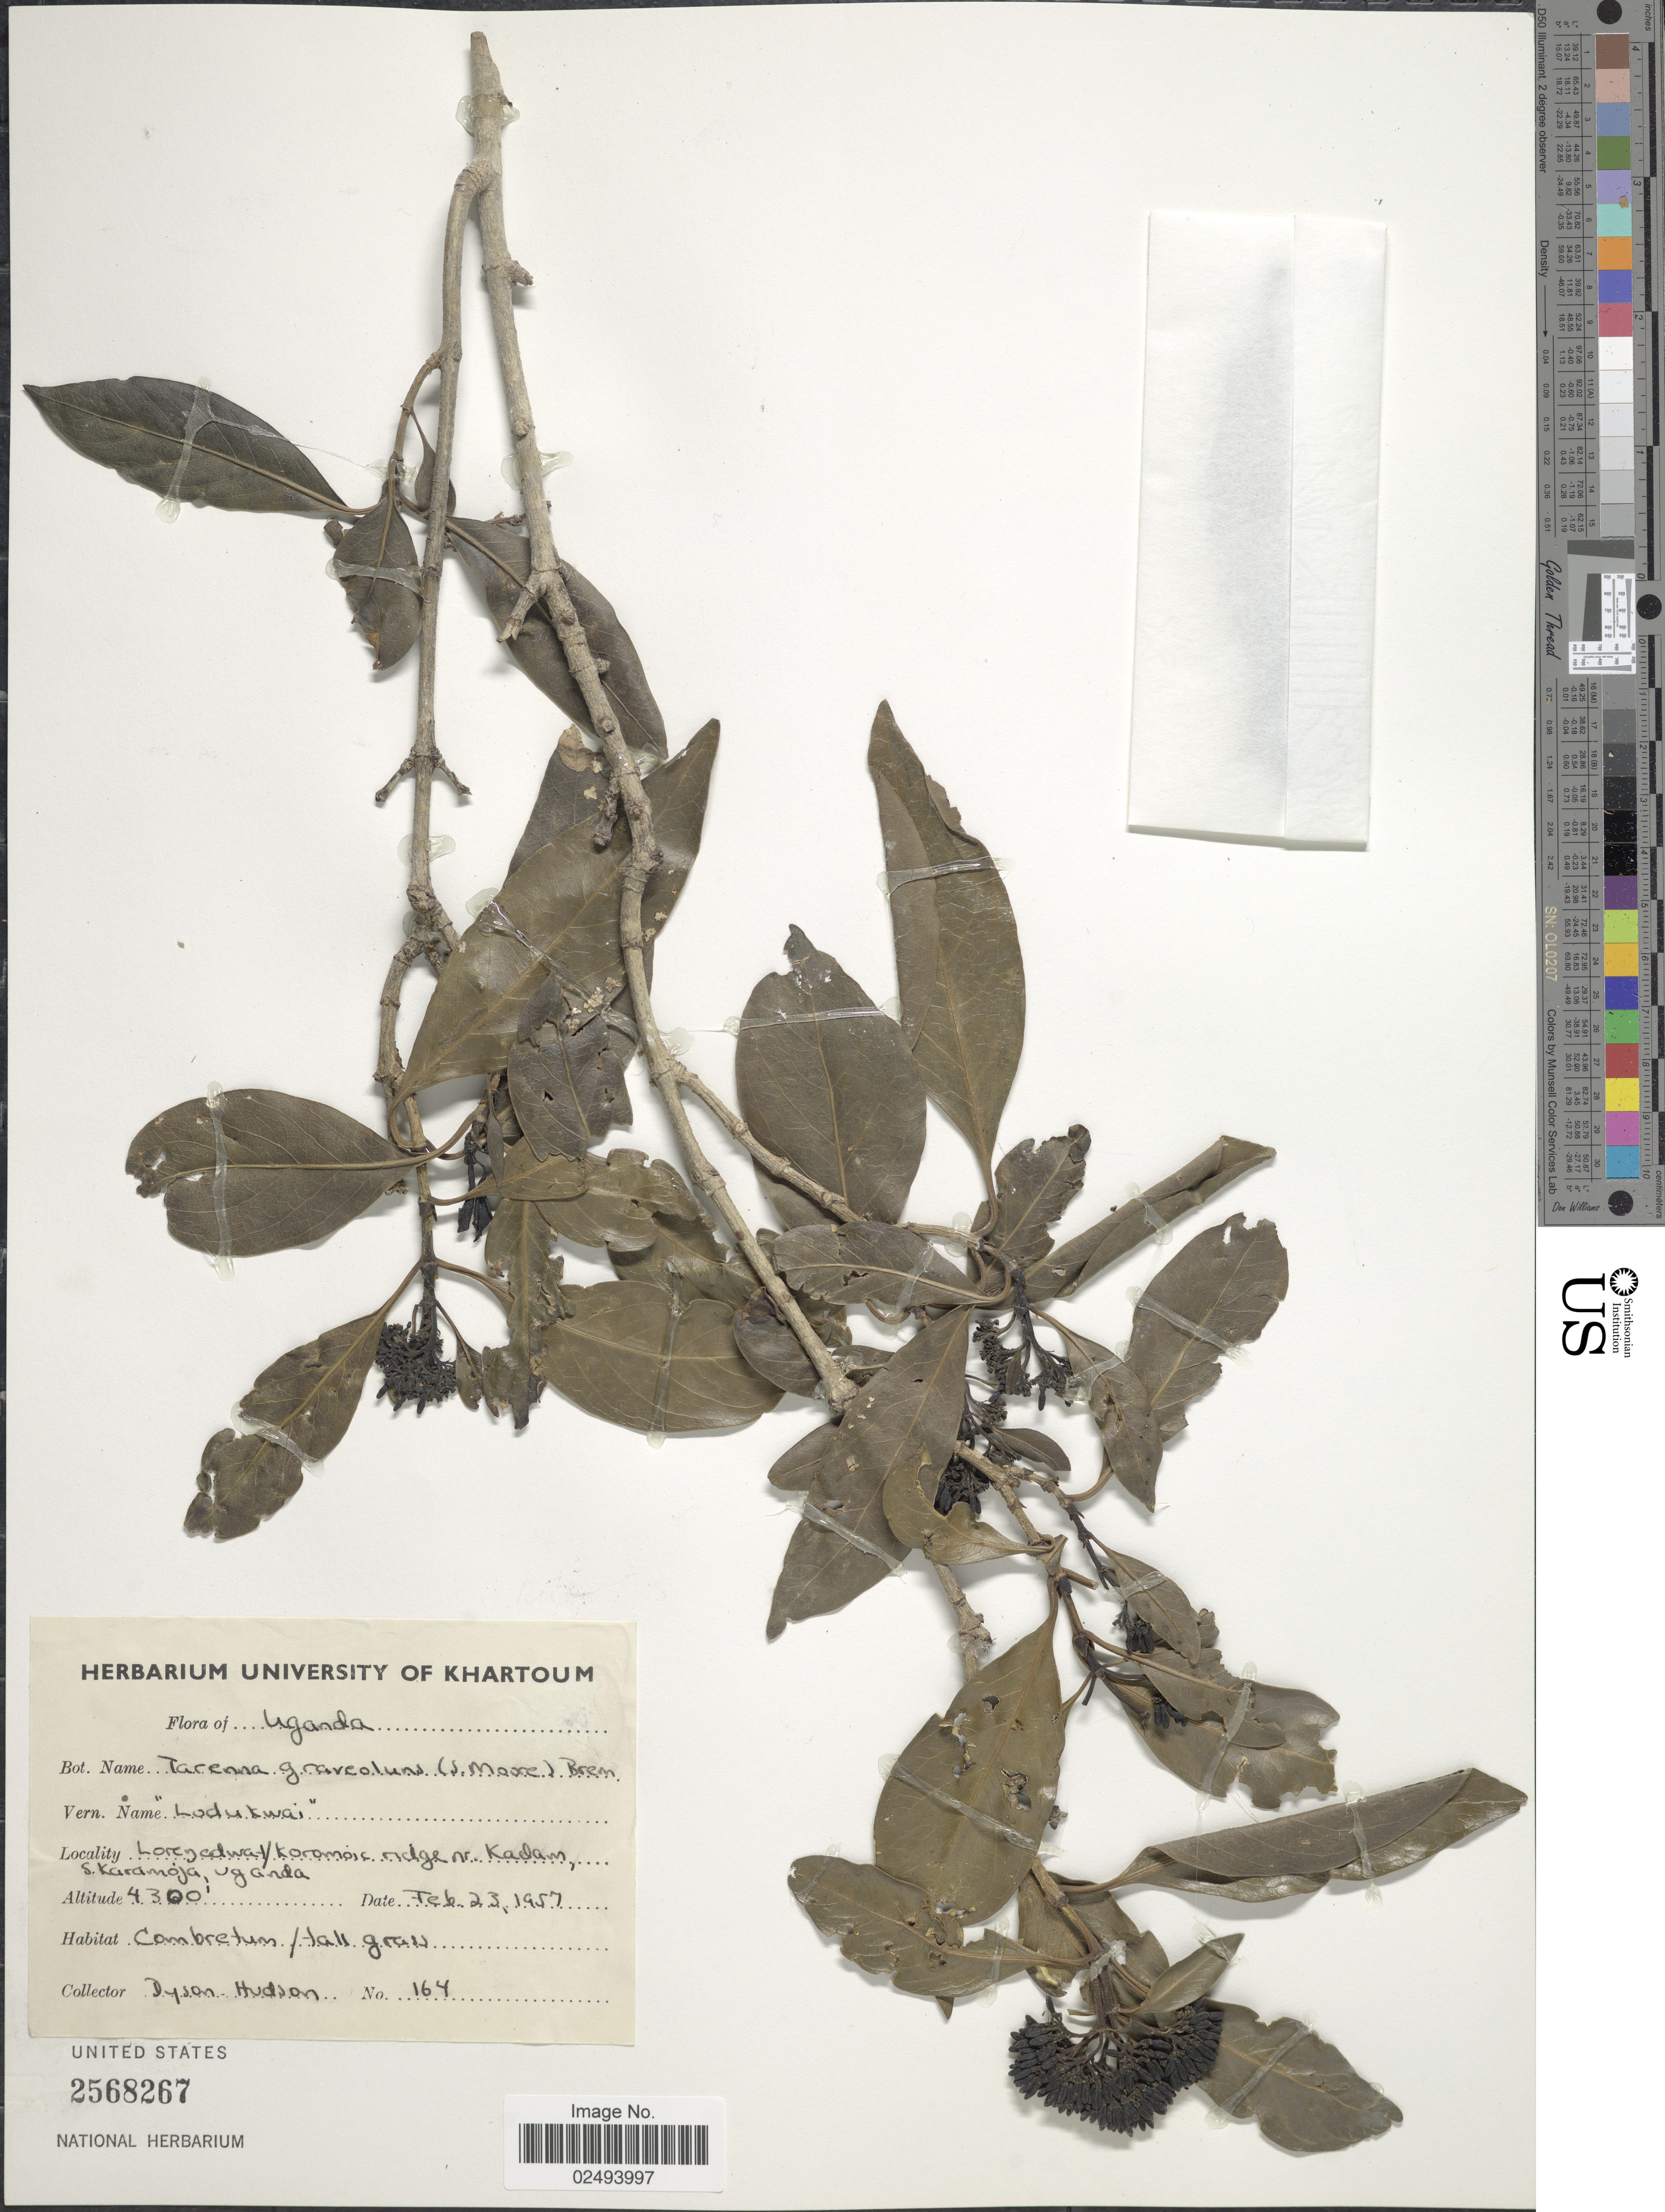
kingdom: Plantae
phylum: Tracheophyta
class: Magnoliopsida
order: Gentianales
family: Rubiaceae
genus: Coptosperma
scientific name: Coptosperma graveolens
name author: (S. Moore) Degreef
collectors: Dyson-Hudson, --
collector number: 164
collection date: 1957-02-23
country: Uganda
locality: Loreyedwat/'Koromoic ridge nr Kadam. S. Karamoja [interpreted]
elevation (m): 1311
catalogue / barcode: US 2568267